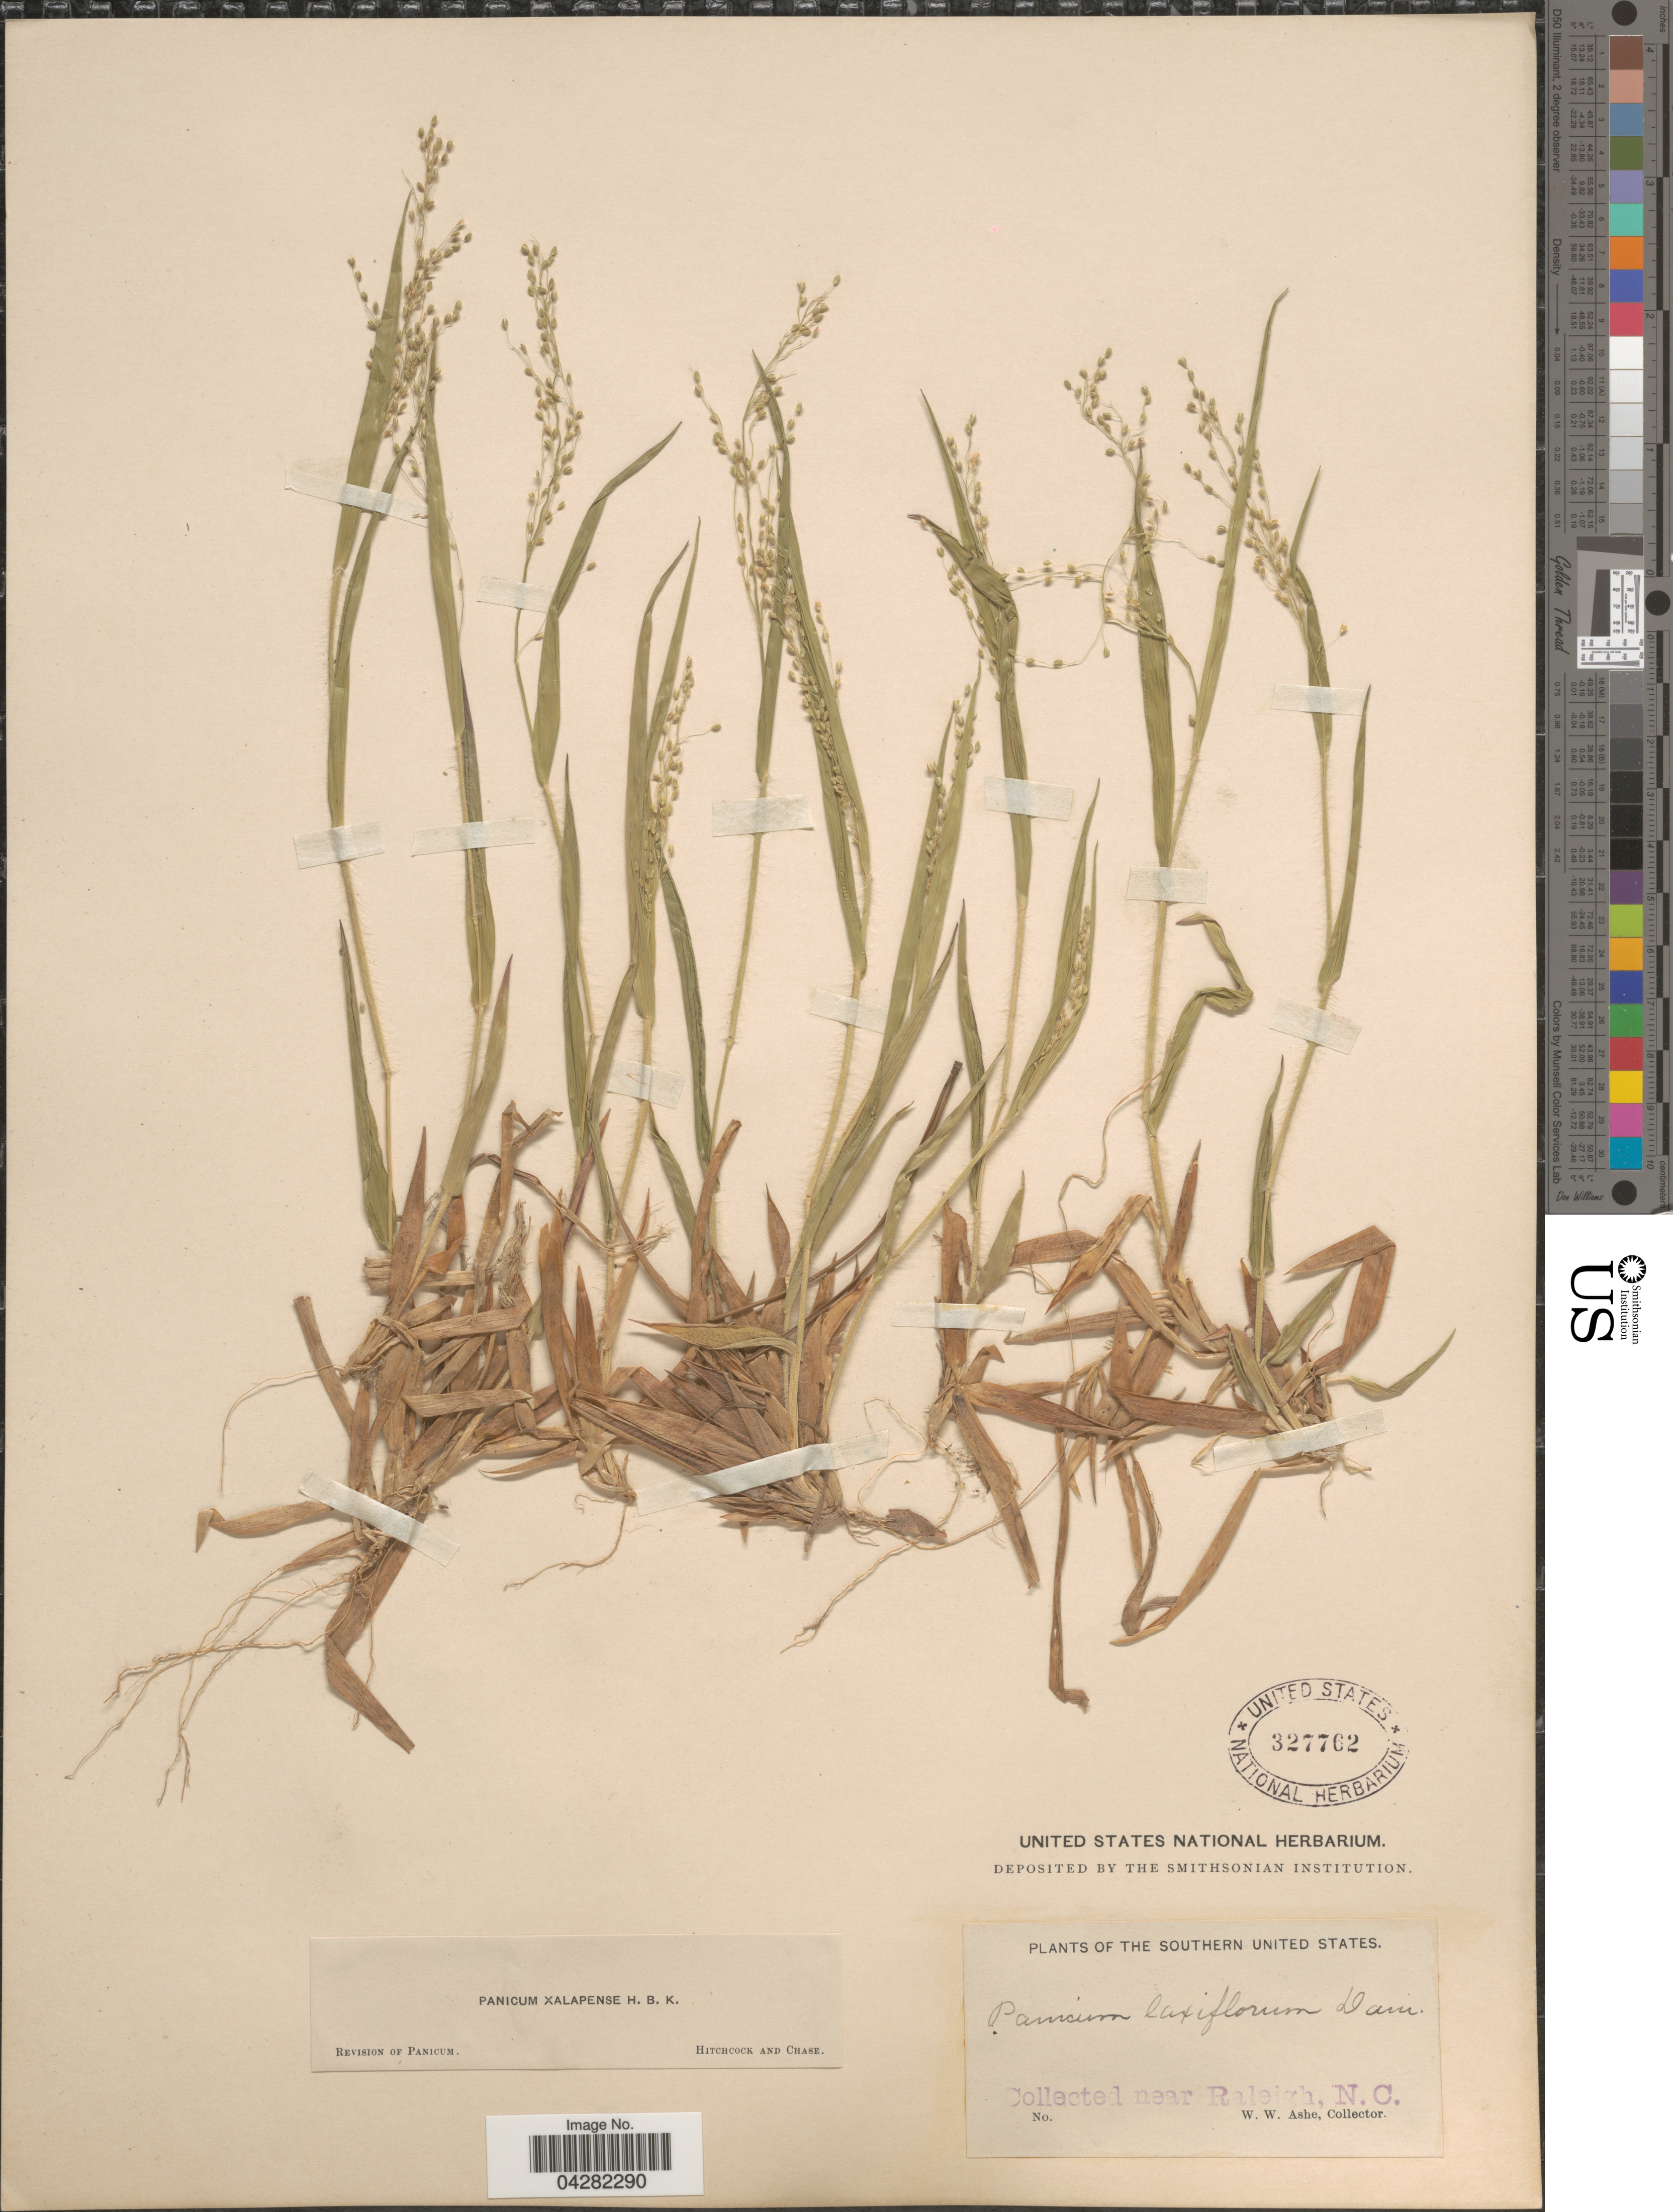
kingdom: Plantae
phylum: Tracheophyta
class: Liliopsida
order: Poales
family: Poaceae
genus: Dichanthelium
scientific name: Dichanthelium laxiflorum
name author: (Lam.) Gould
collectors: W. W. Ashe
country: United States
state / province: North Carolina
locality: The Southern United States. Near Raleigh.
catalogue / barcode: US 327762